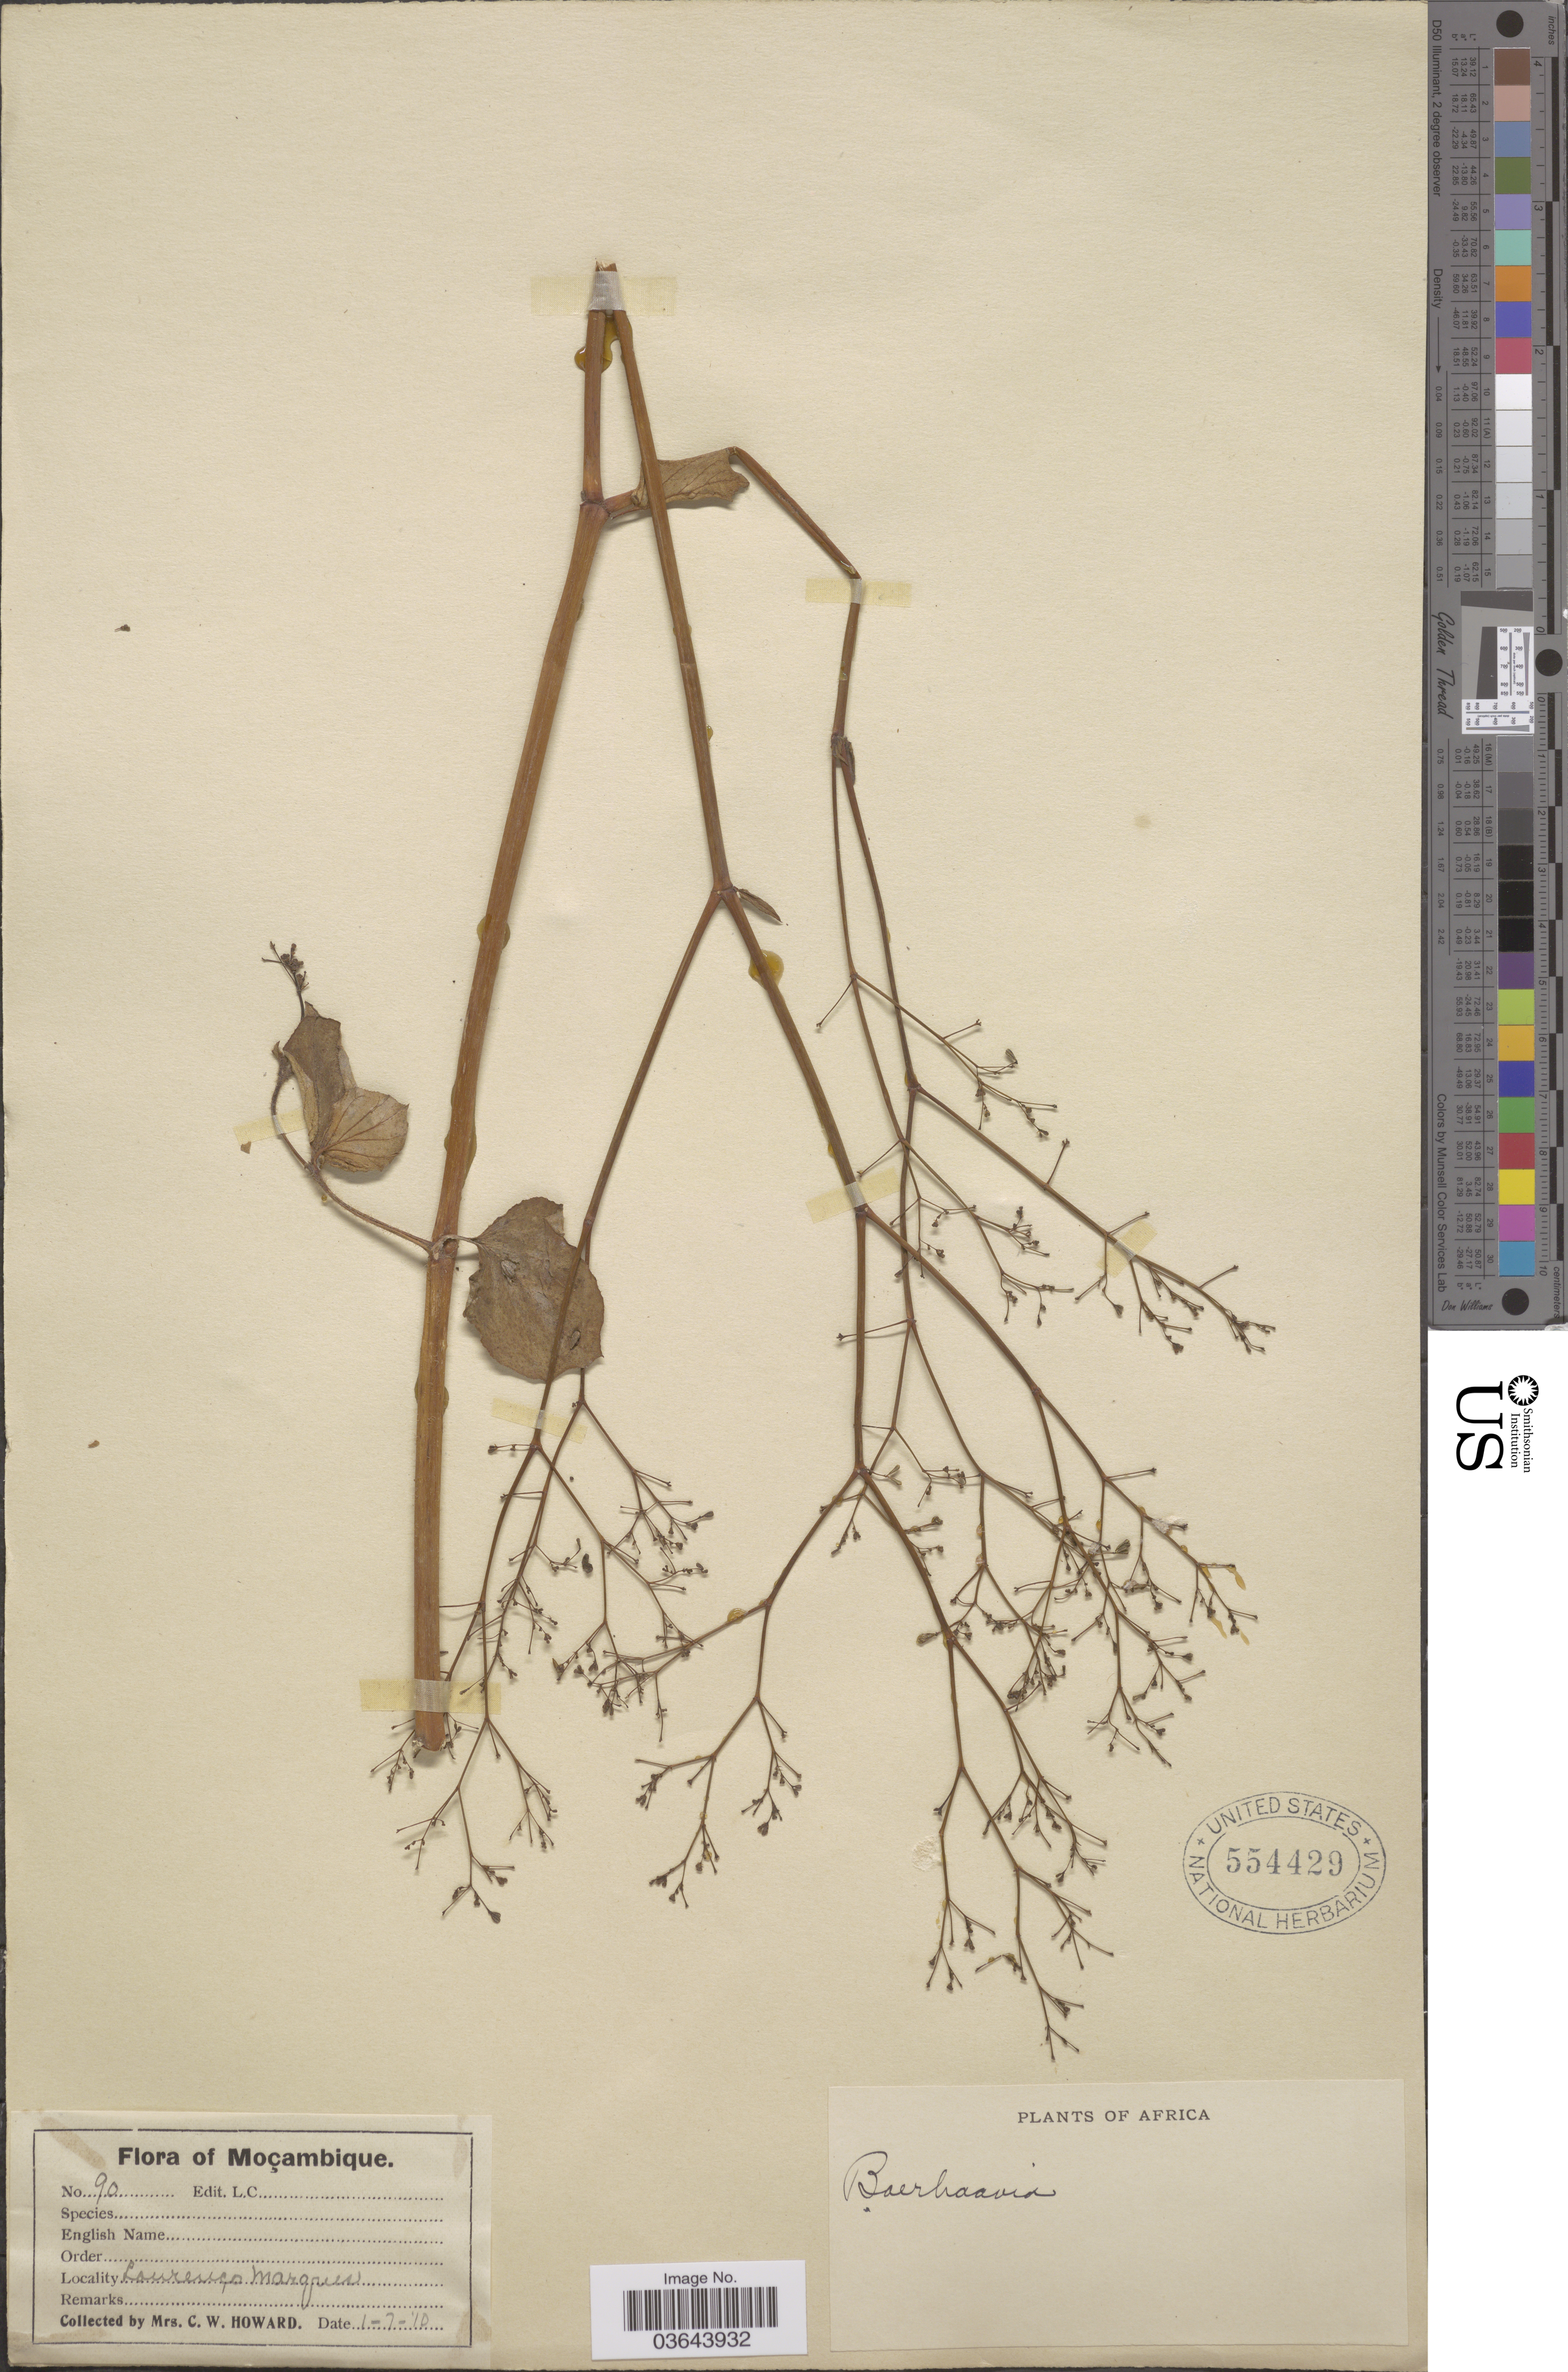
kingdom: Plantae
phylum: Tracheophyta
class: Magnoliopsida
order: Caryophyllales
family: Nyctaginaceae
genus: Boerhavia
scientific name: Boerhavia adscendens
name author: Willd.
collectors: C. W. Howard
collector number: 90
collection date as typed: Transcribed d/m/y: 1/7/10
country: Mozambique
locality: Lourenço Marques.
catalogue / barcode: US 554429